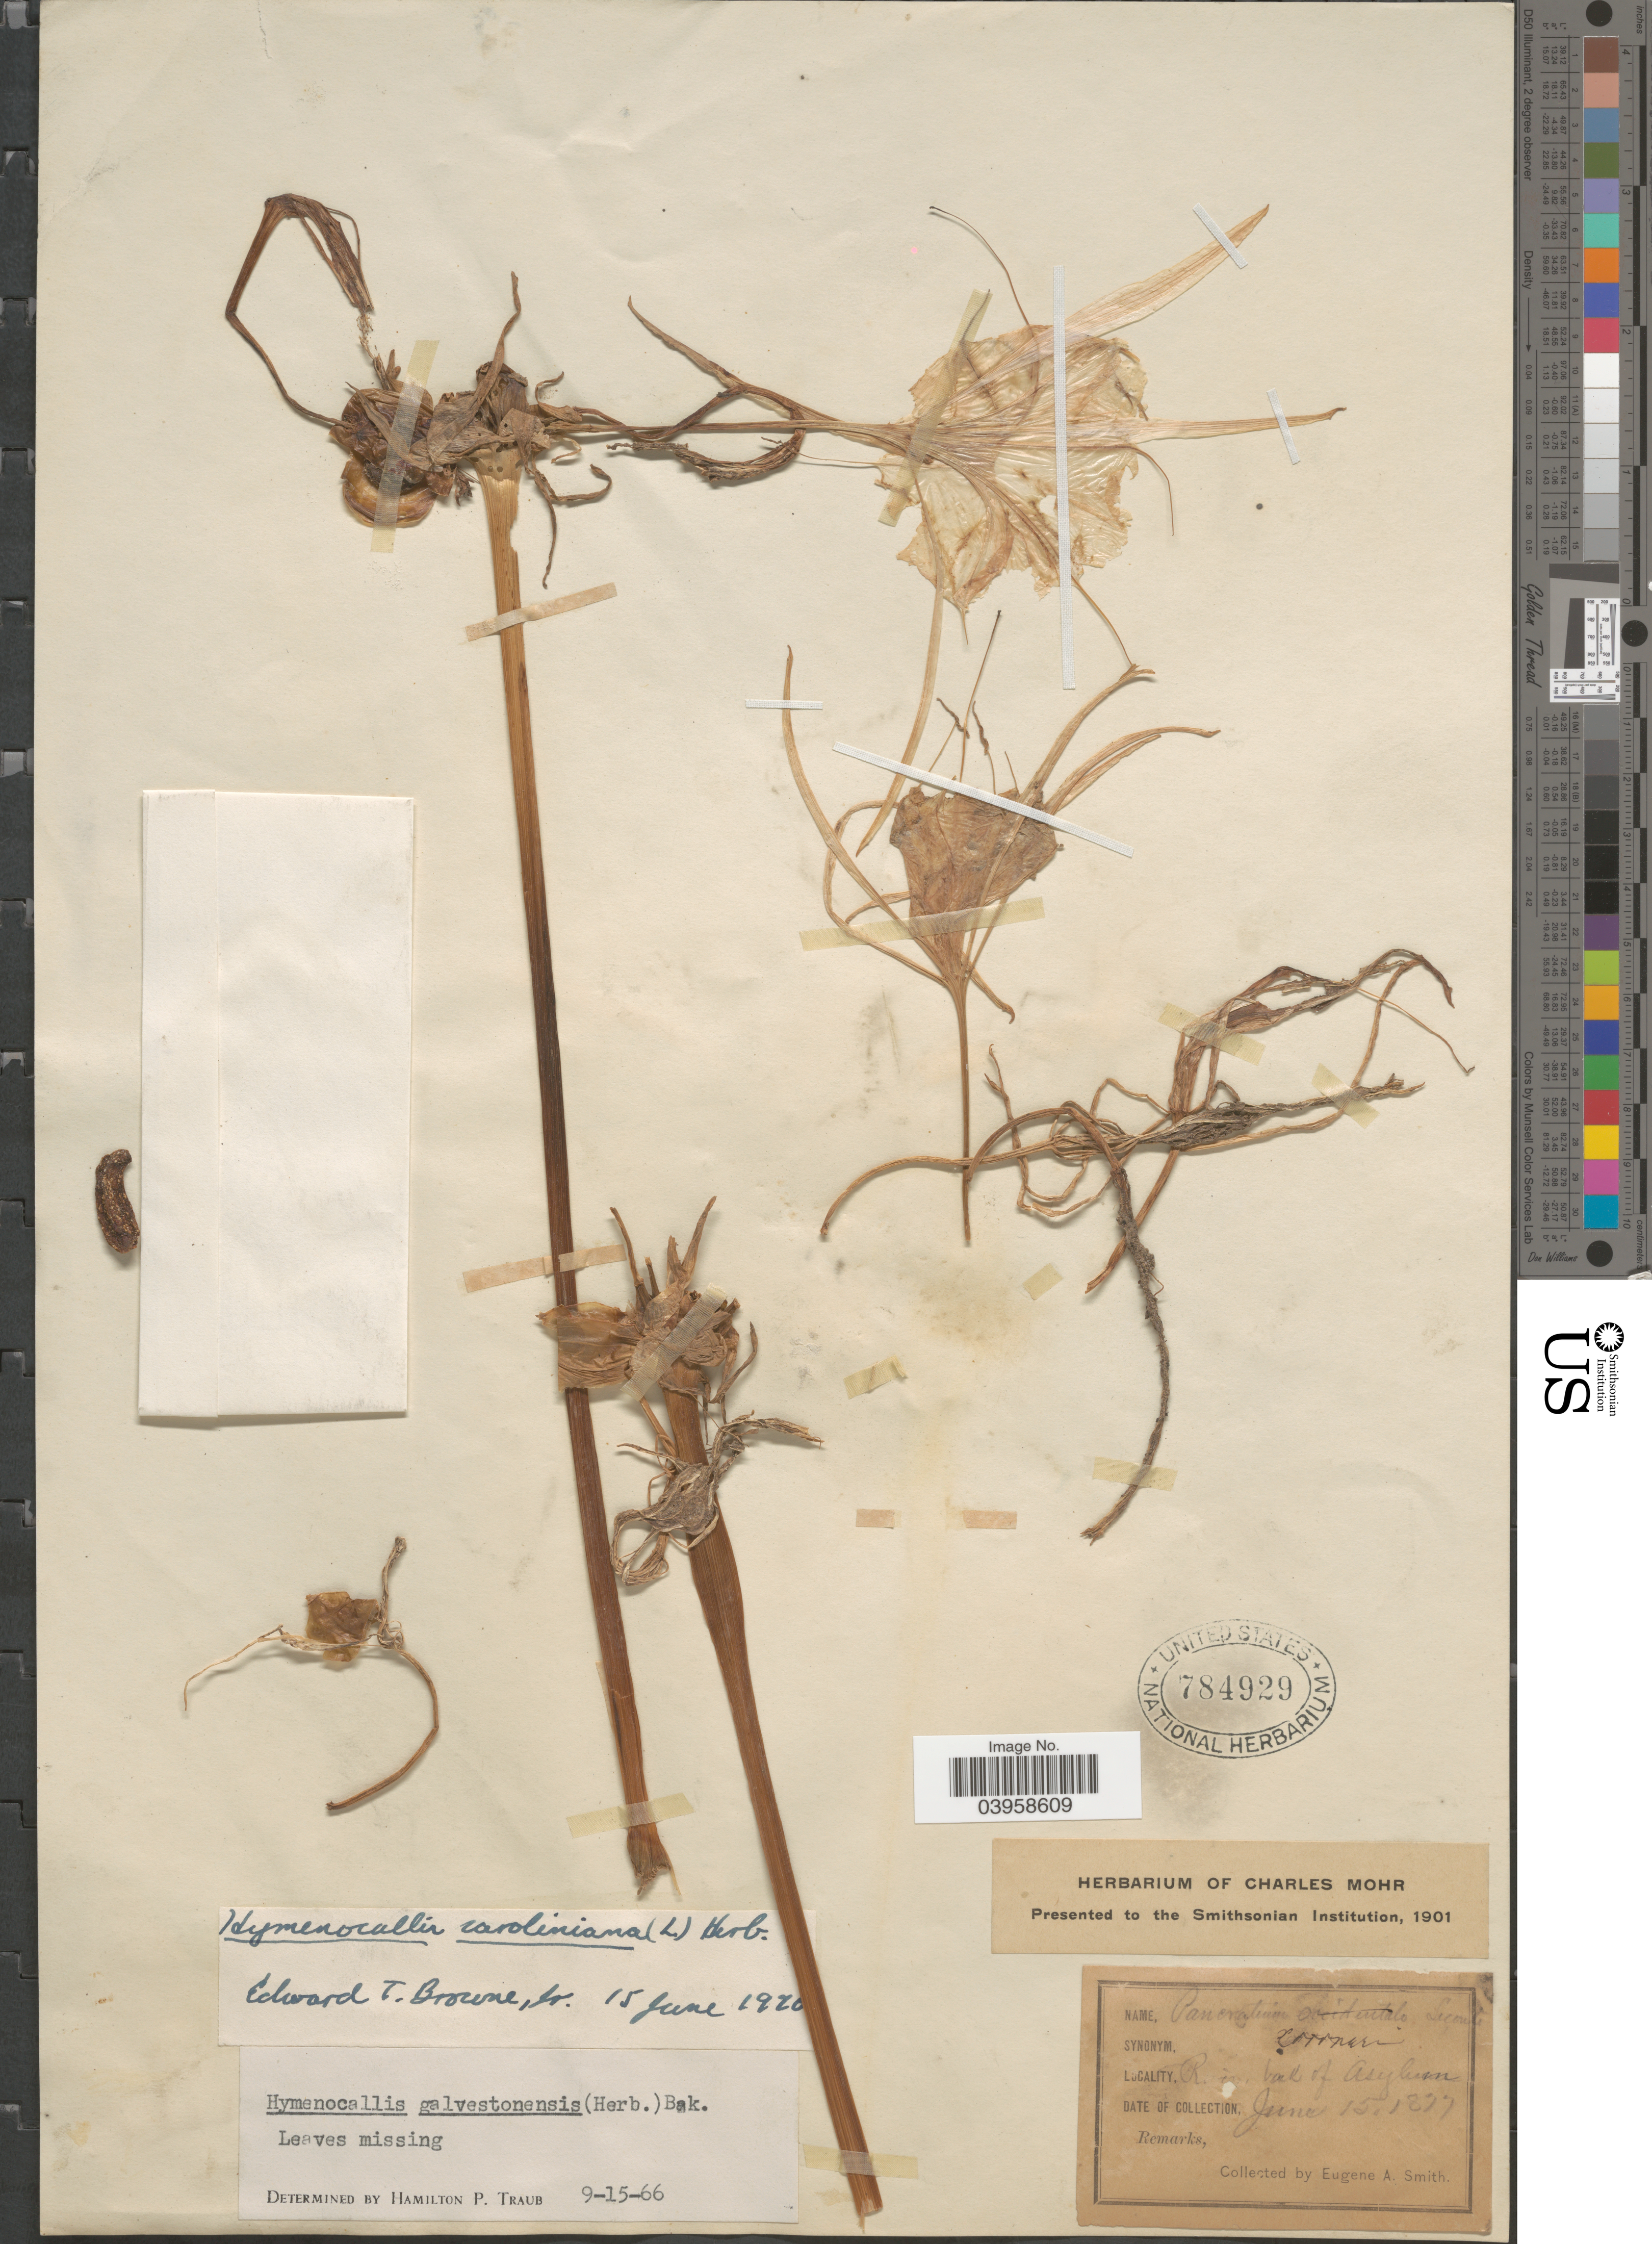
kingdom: Plantae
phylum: Tracheophyta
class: Liliopsida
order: Asparagales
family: Amaryllidaceae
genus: Hymenocallis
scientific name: Hymenocallis caroliniana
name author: (L.) Herb.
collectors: E. A. Smith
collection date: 1877-06-15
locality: R. in back of Asylum. [interpreted]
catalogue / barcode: US 784929